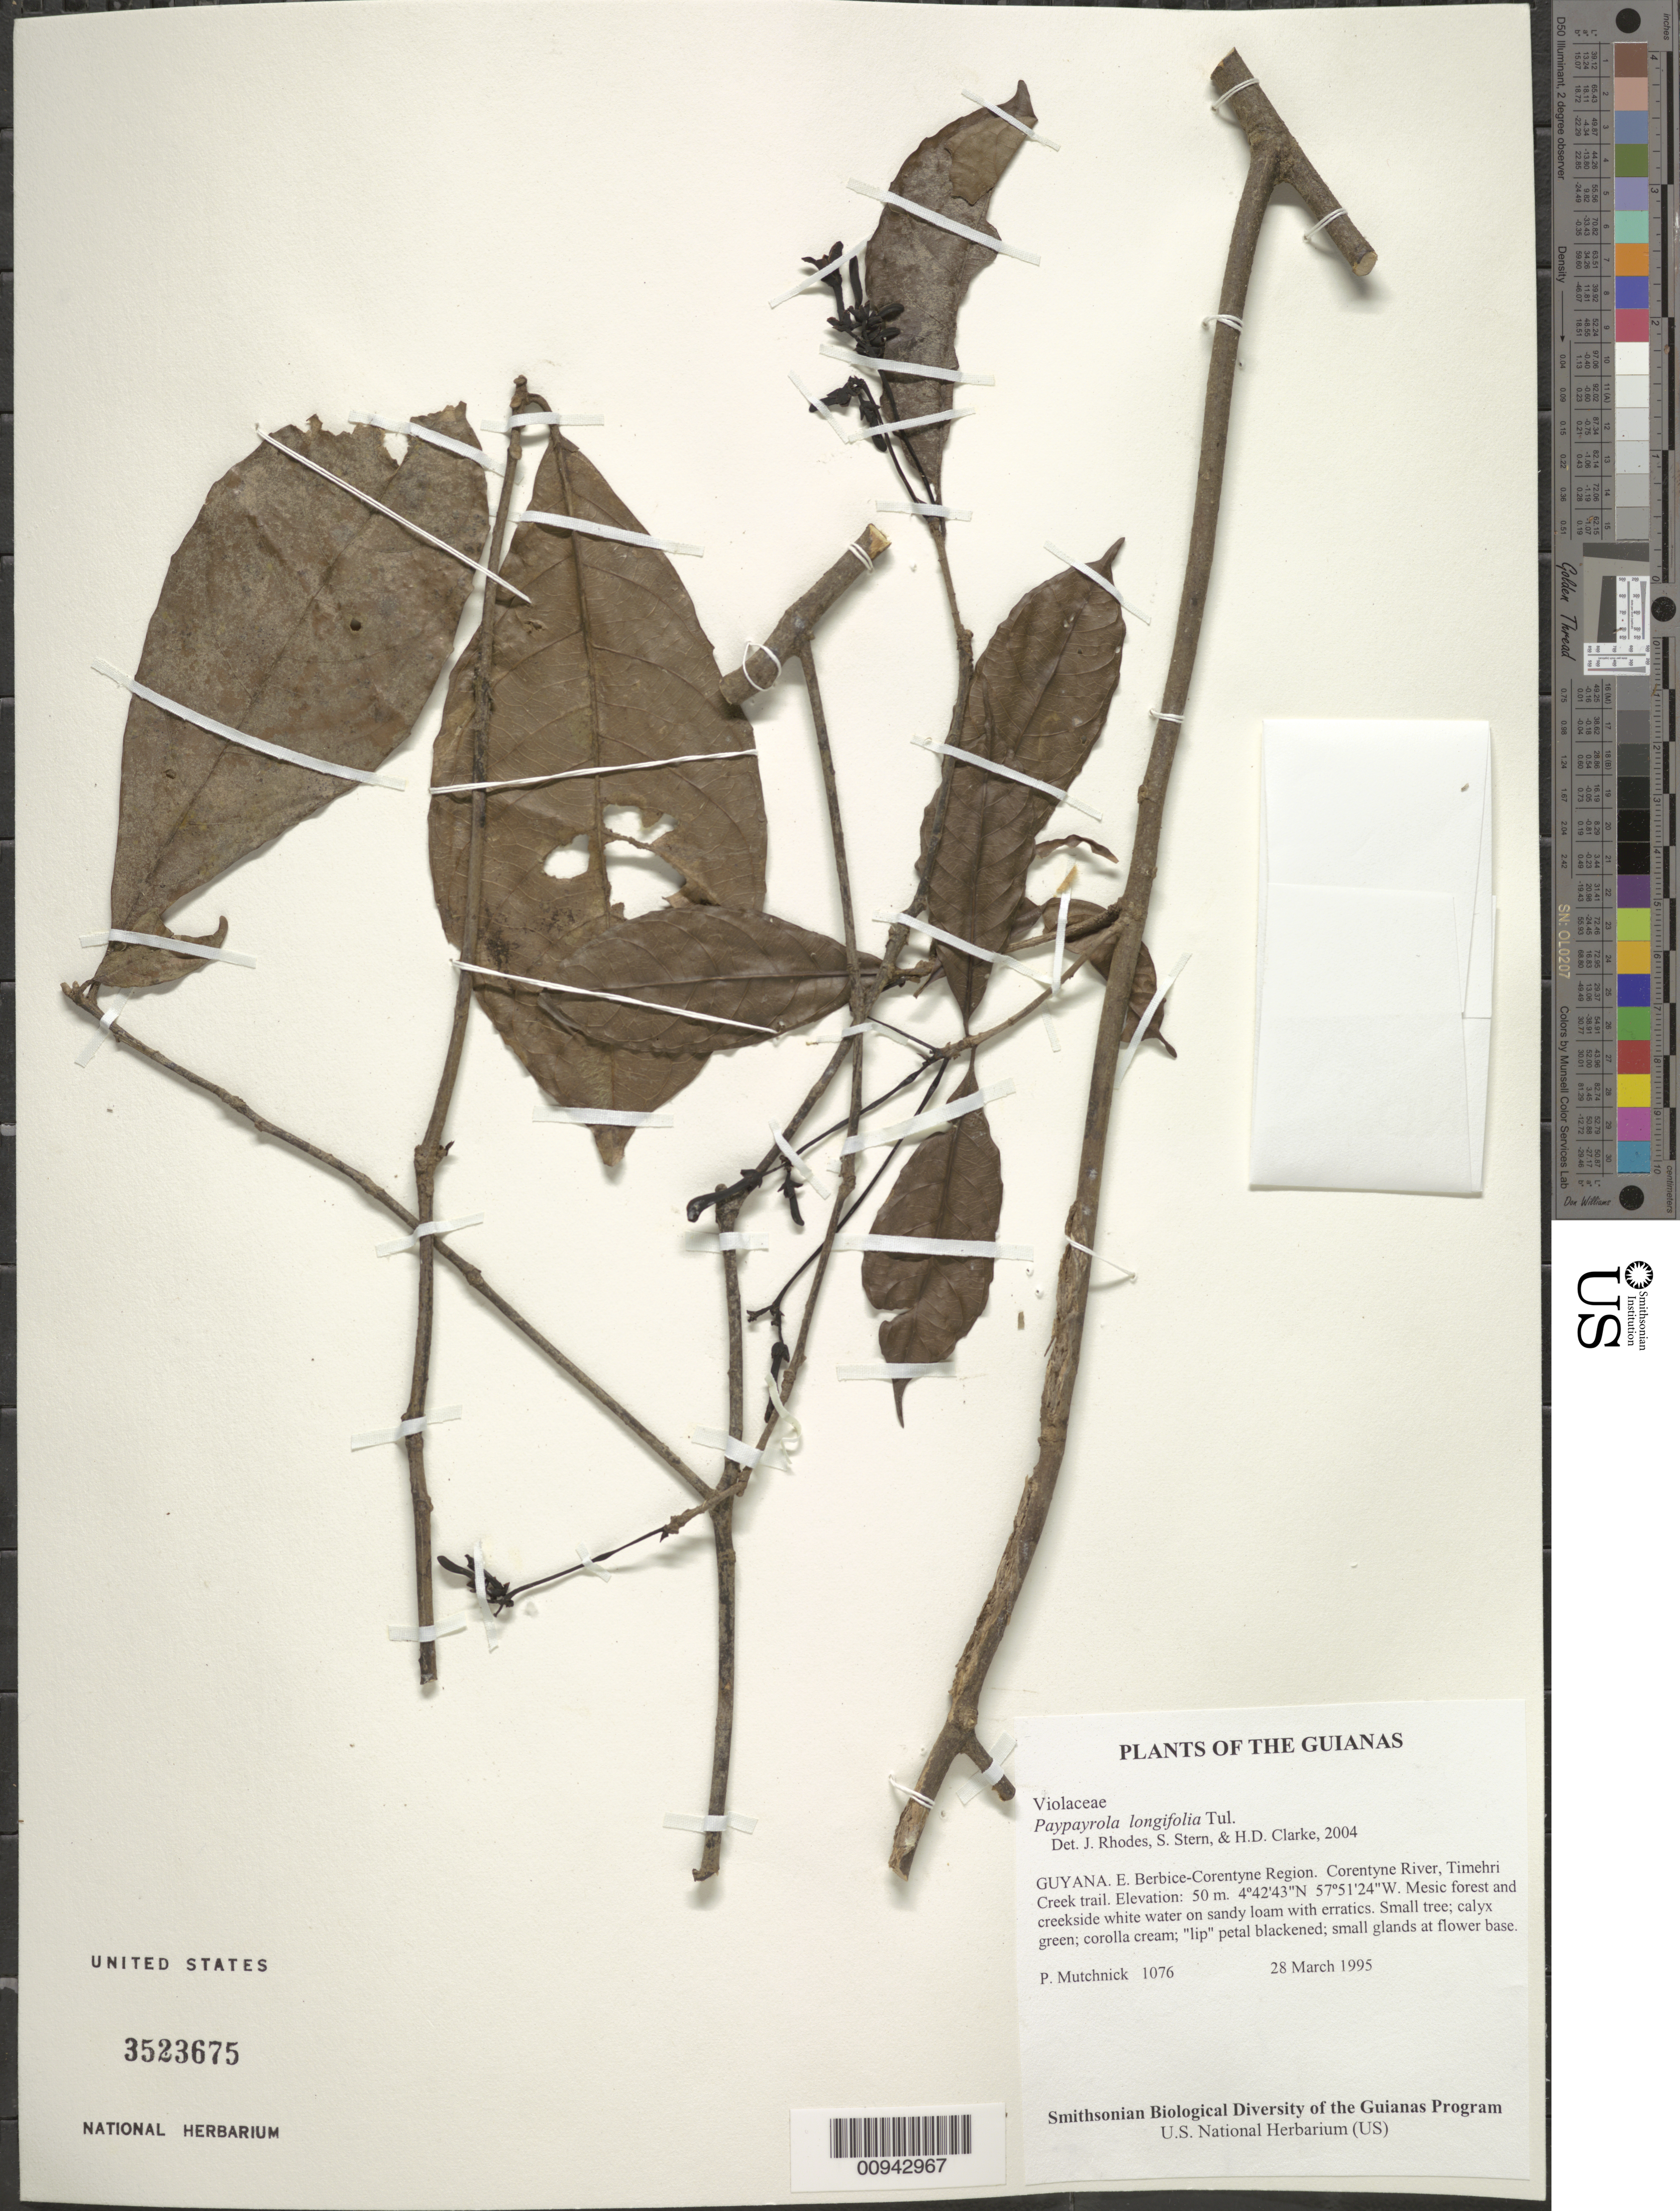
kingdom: Plantae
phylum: Tracheophyta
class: Magnoliopsida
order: Malpighiales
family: Violaceae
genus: Paypayrola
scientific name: Paypayrola longifolia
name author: Tul.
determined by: Clarke, H. D.; Rhodes, J.; Stern, S. R.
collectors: P. Mutchnick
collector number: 1076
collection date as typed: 28 March 1995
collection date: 1995-03-28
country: Guyana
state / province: E. Berbice-Corentyne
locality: Corentyne River, Timehri Creek trail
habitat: Mesic forest and creekside white water on sandy loam with erratics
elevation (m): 50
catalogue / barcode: US 3523675